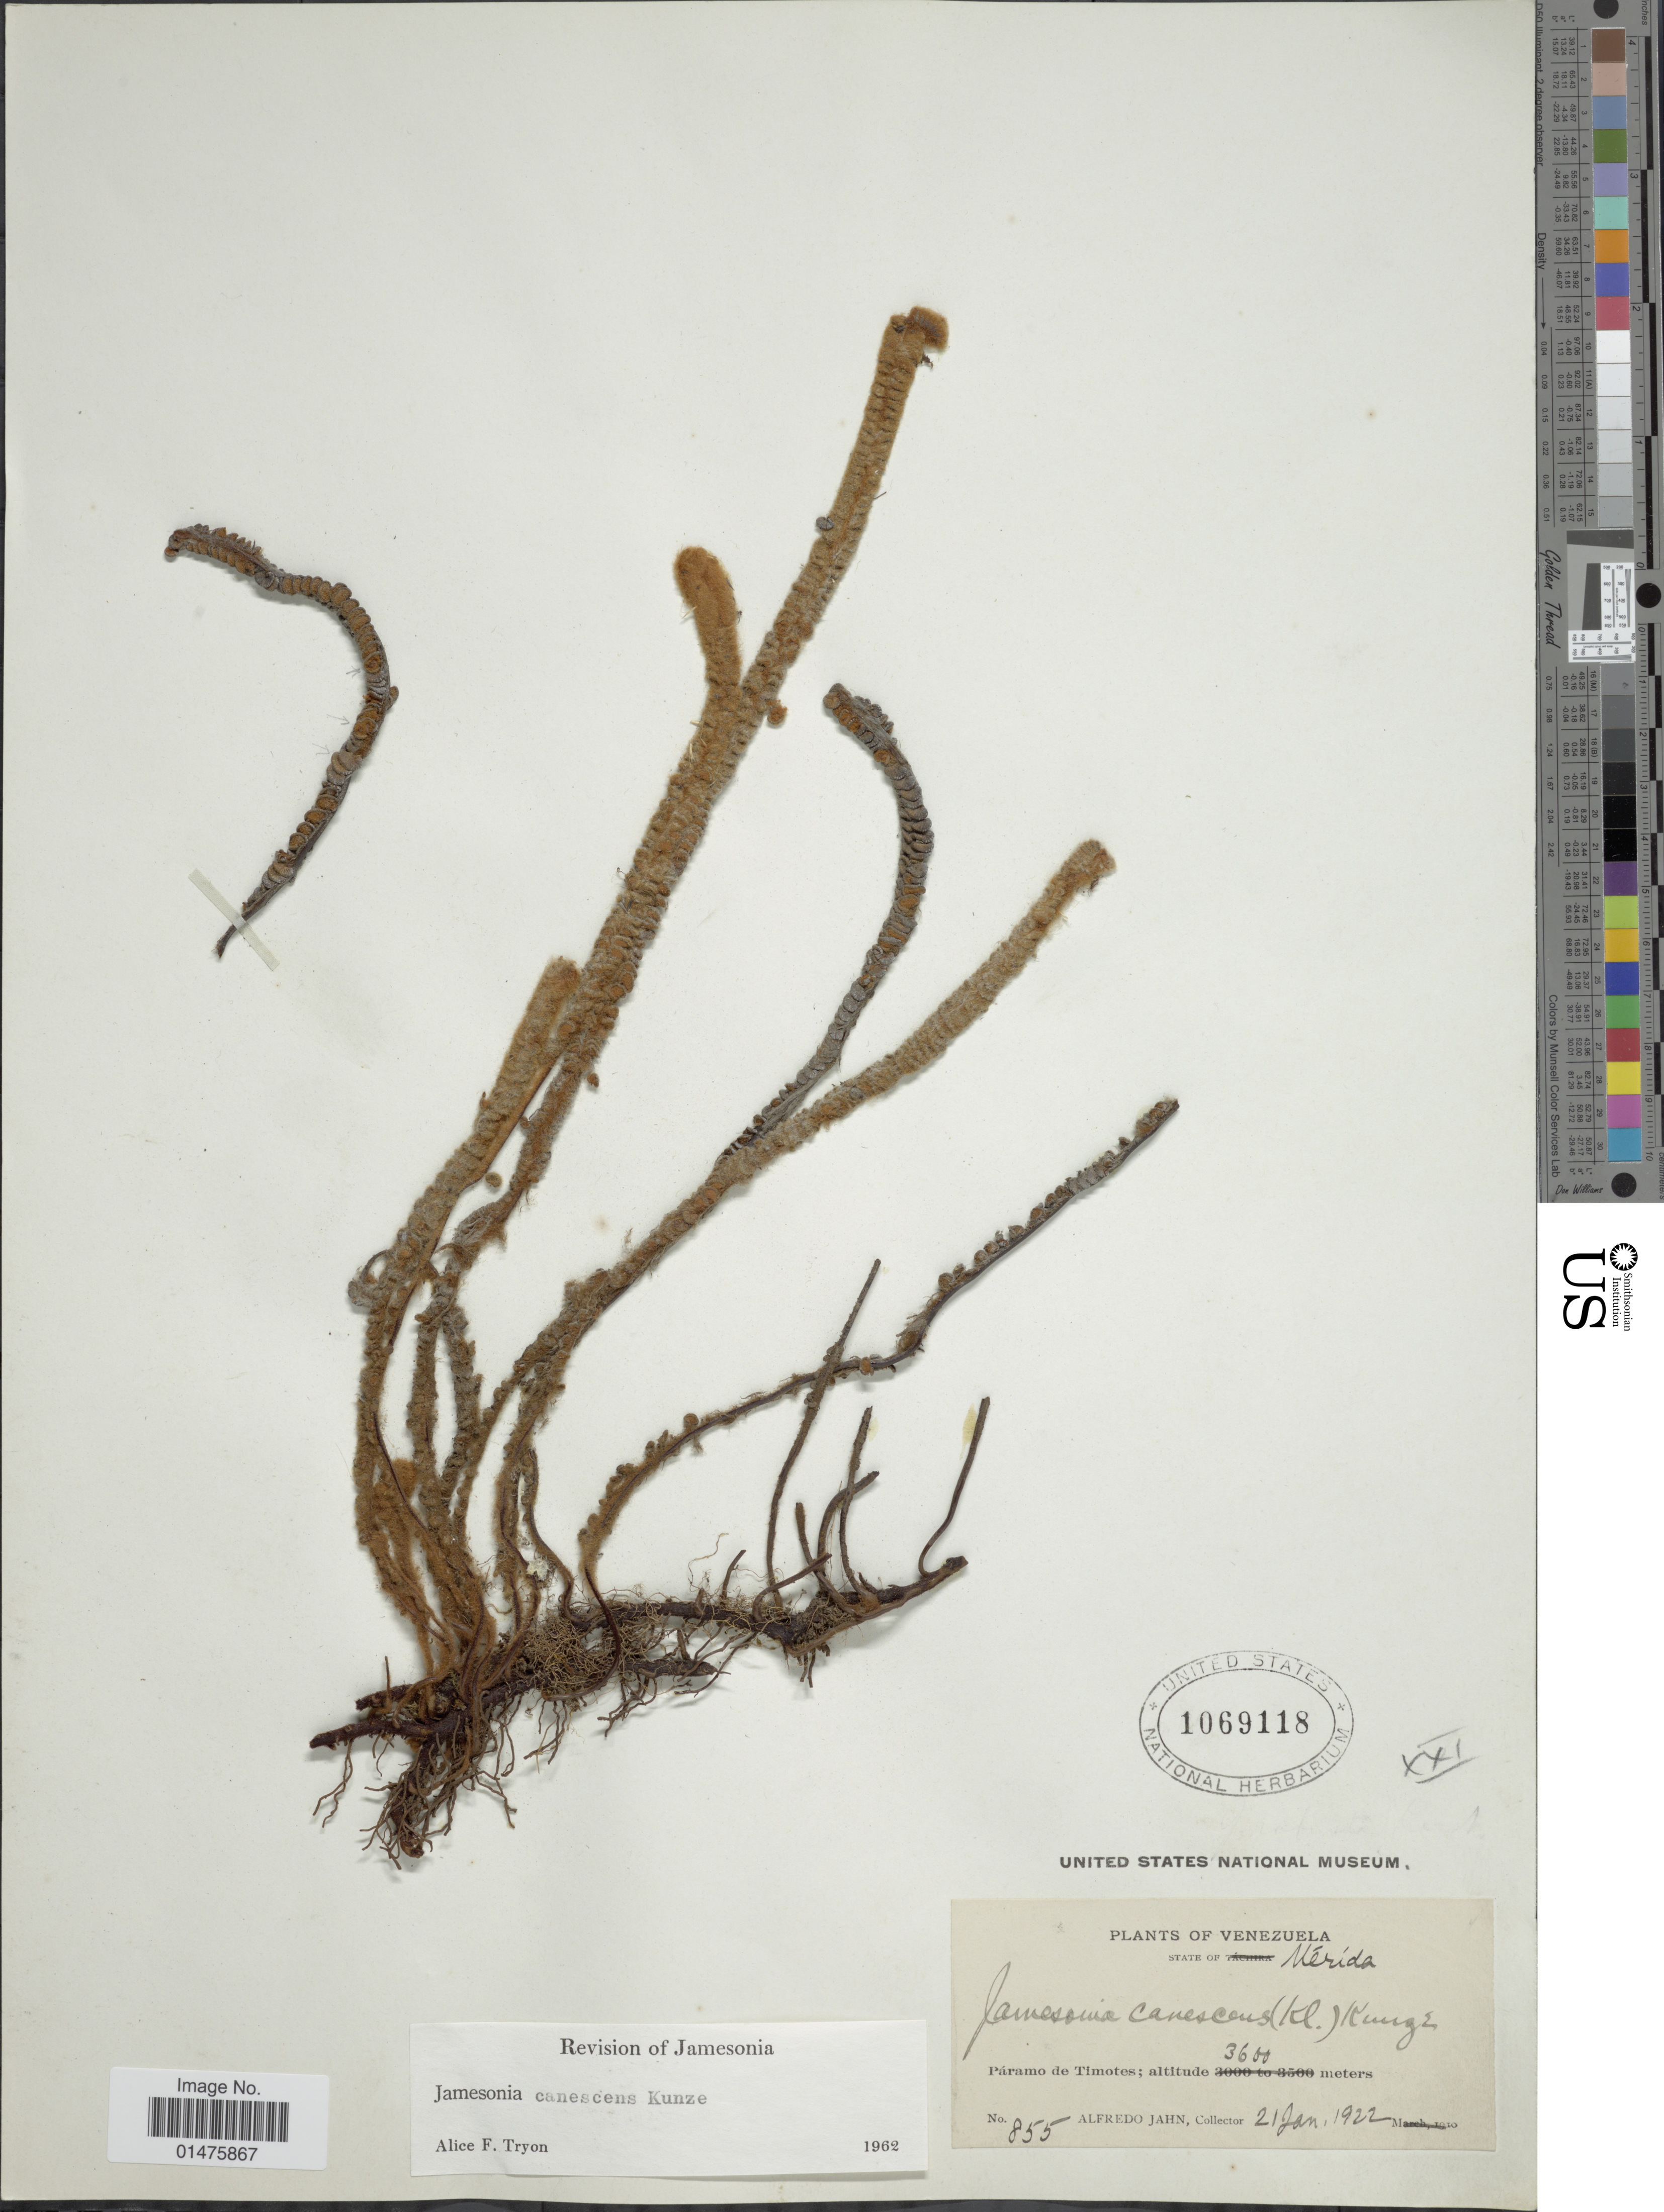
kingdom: Plantae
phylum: Tracheophyta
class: Polypodiopsida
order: Polypodiales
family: Pteridaceae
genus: Jamesonia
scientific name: Jamesonia canescens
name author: Kunze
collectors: A. Jahn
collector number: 855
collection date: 1922-01-21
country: Venezuela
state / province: Mérida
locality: Páramo de Timotes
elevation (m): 3600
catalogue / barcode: US 1069118